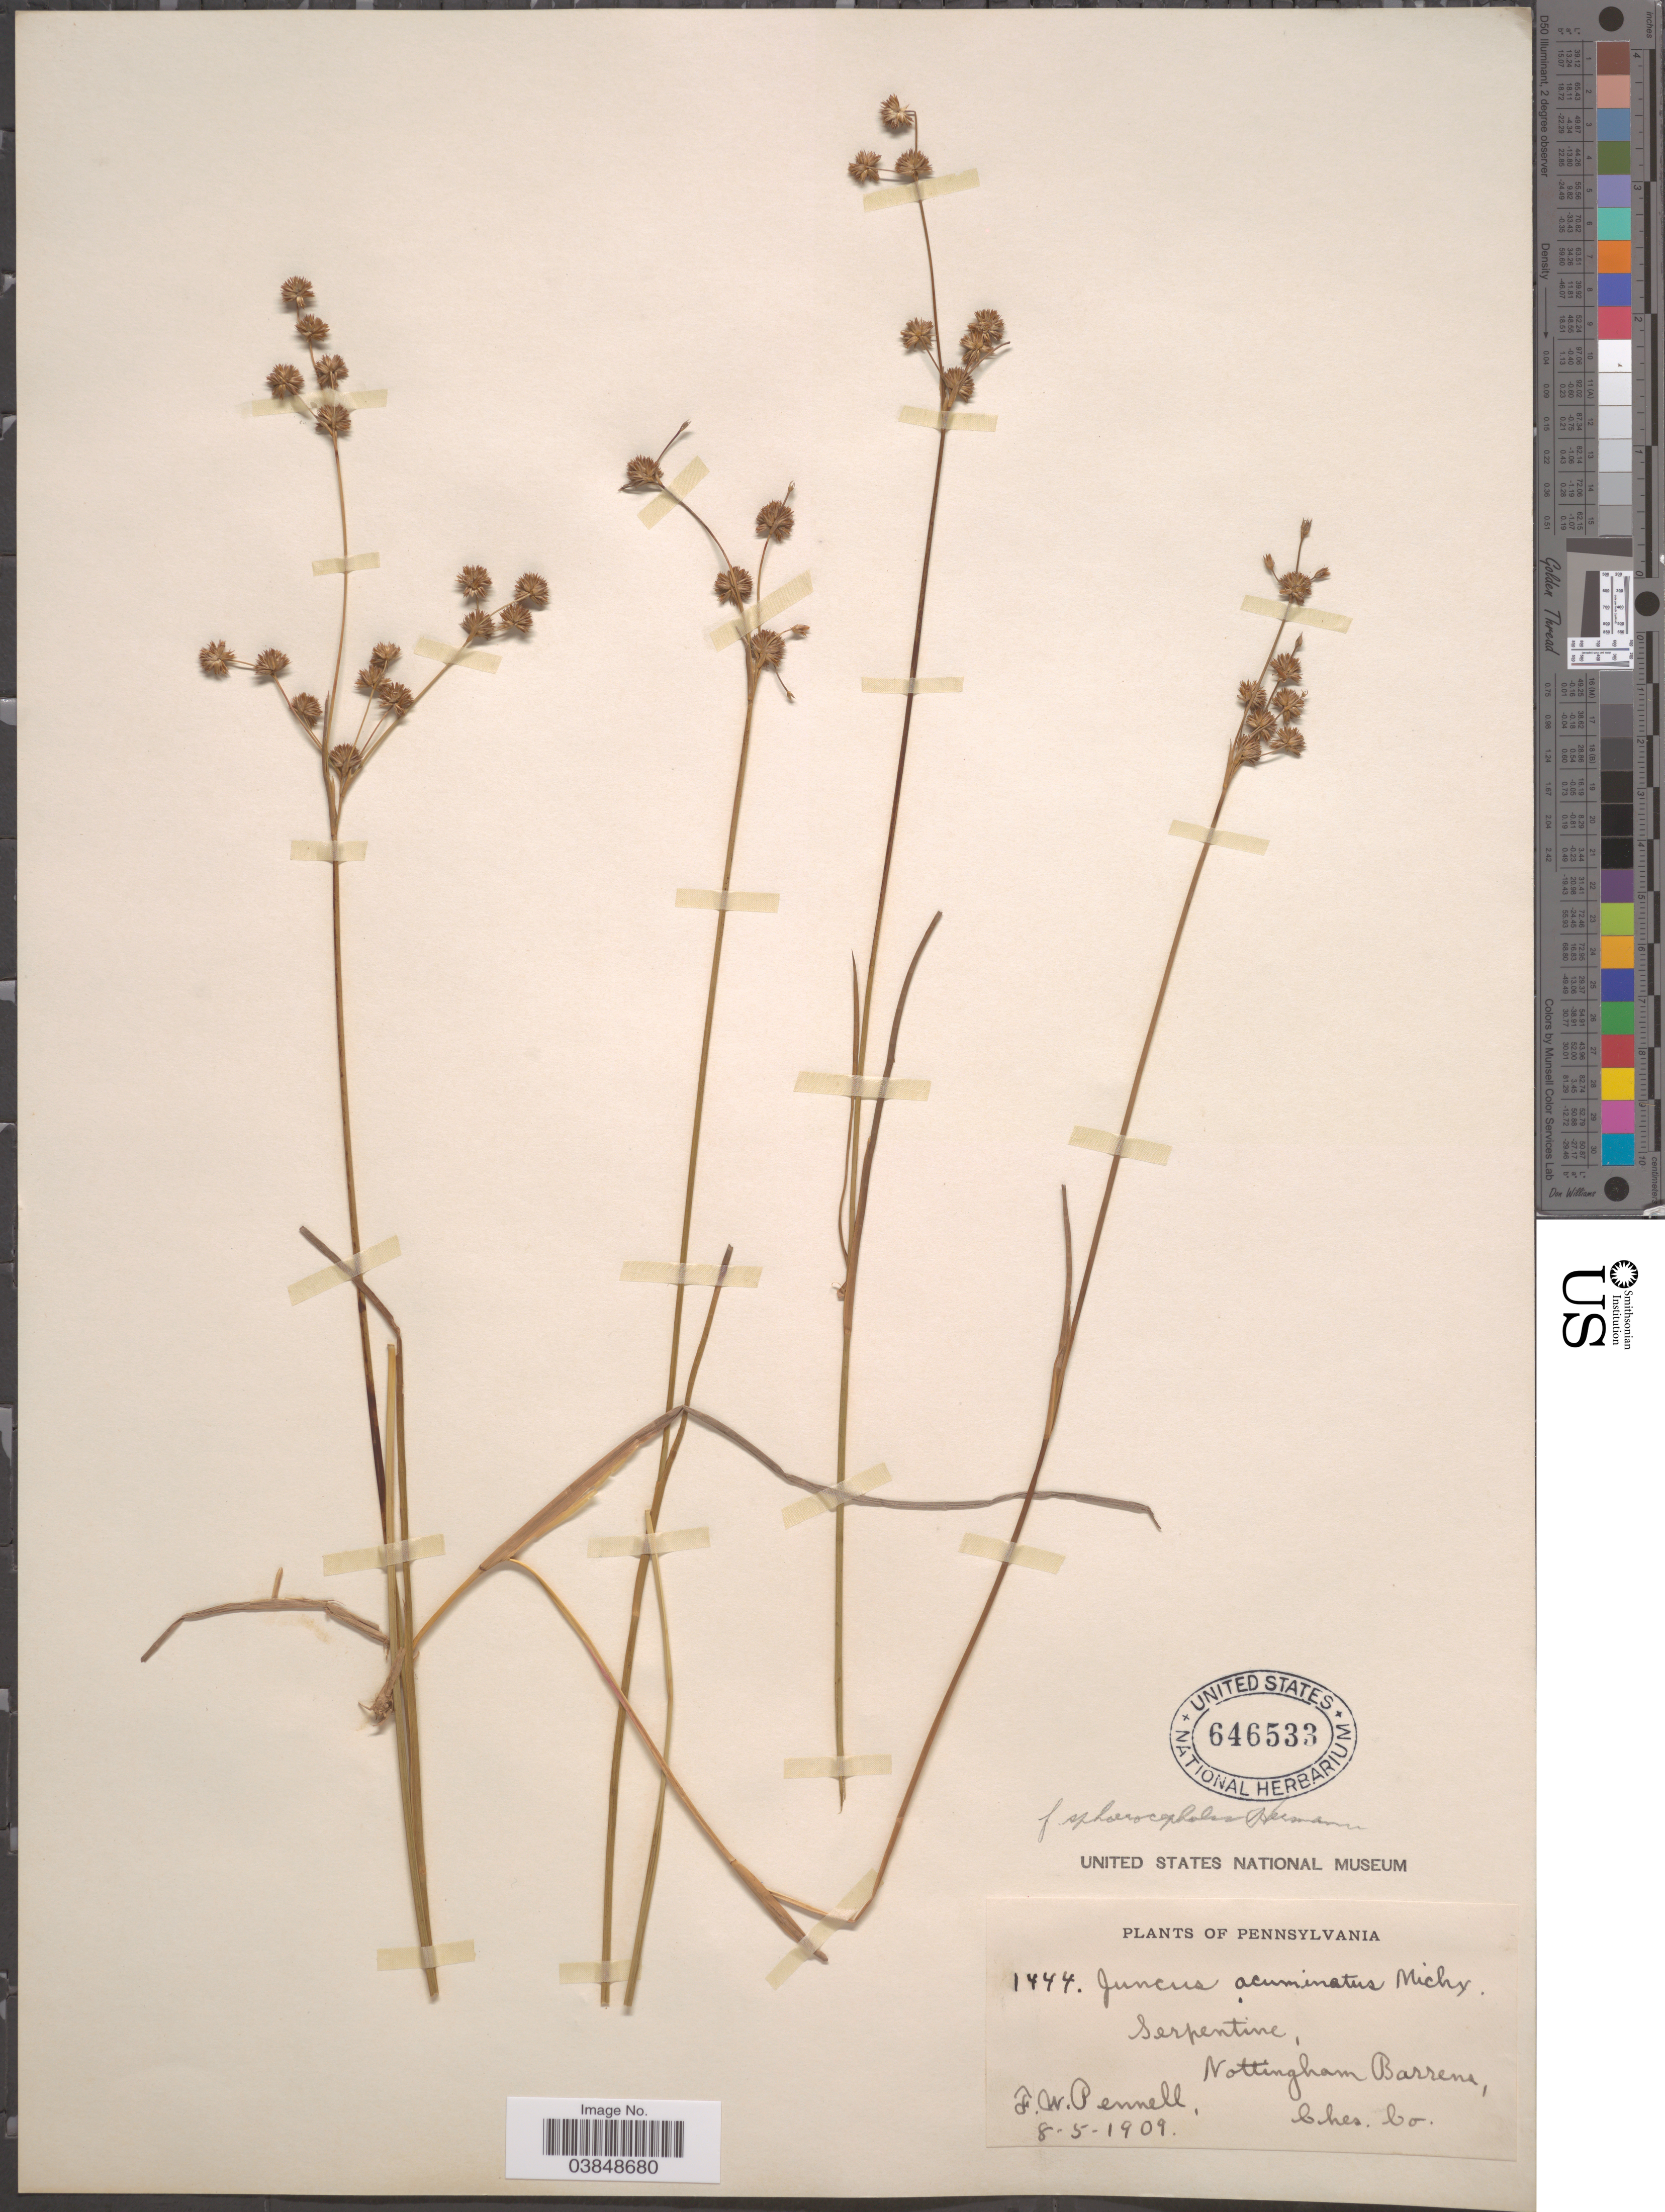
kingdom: Plantae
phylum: Tracheophyta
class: Liliopsida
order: Poales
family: Juncaceae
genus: Juncus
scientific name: Juncus acuminatus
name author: Michx.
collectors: F. W. Pennell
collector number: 1444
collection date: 1909-08-05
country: United States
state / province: Pennsylvania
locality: Nottingham Barrens, Ches. Co.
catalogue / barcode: US 646533